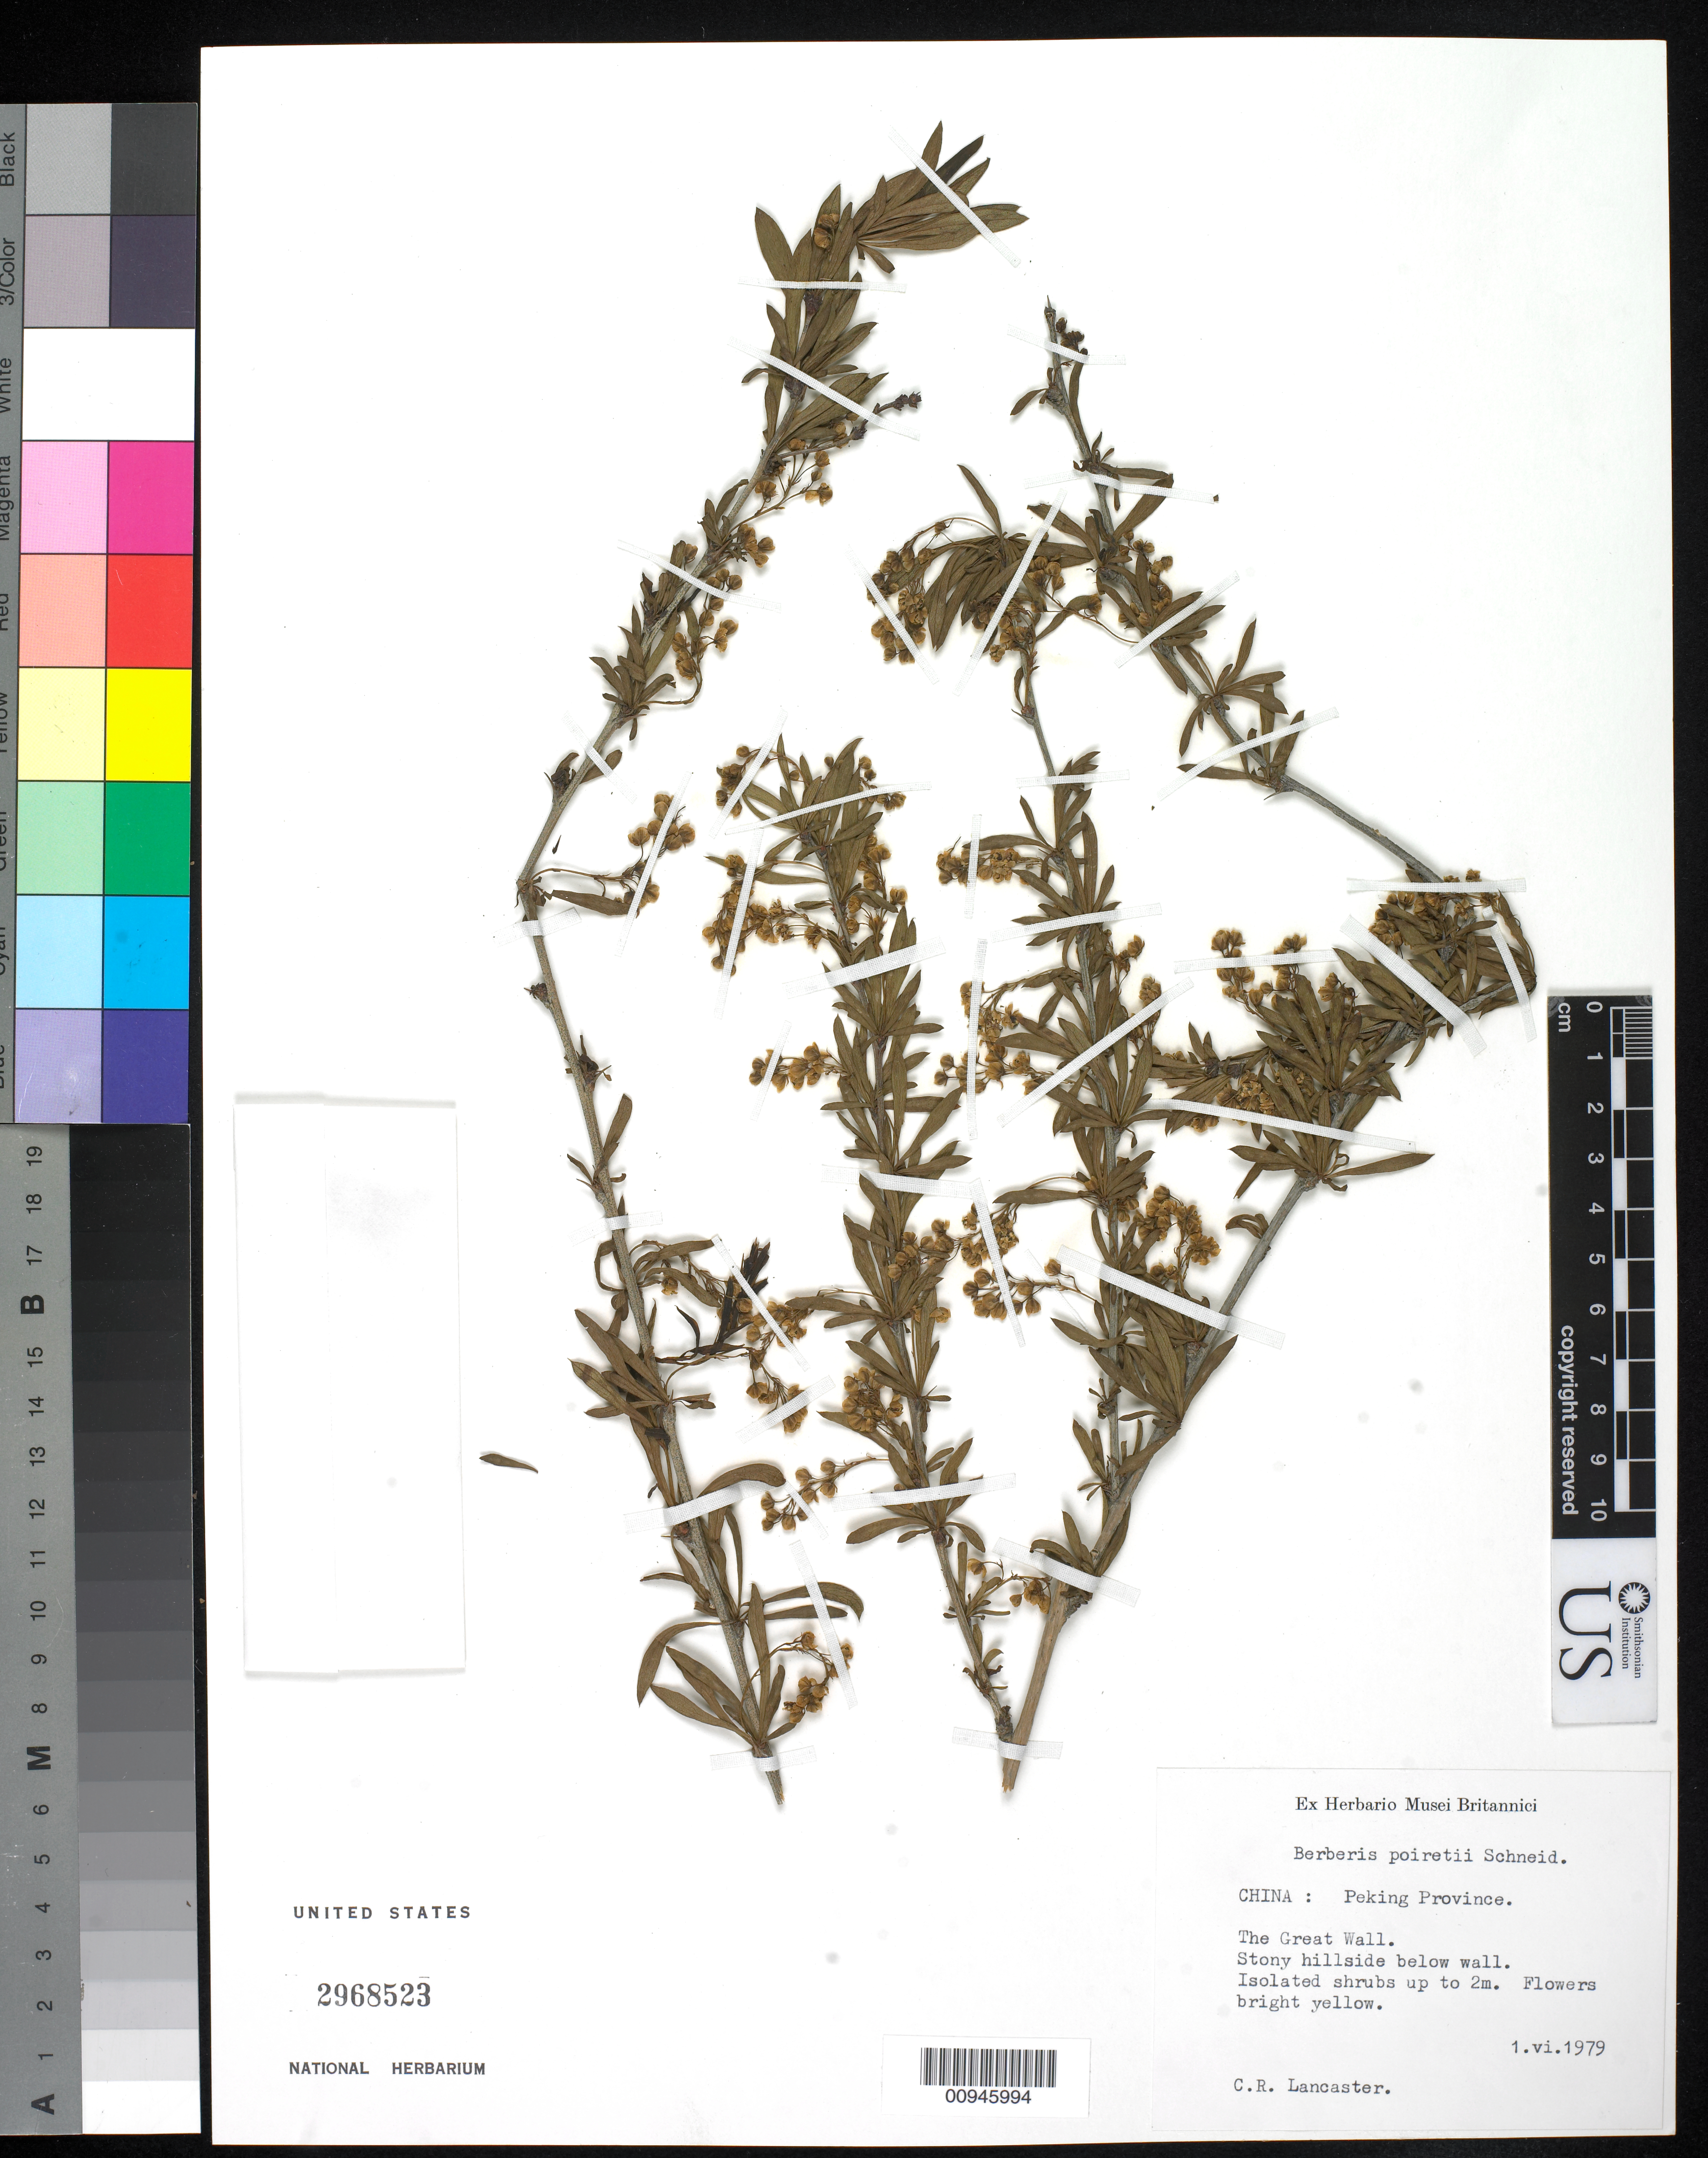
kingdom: Plantae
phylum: Tracheophyta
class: Magnoliopsida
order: Ranunculales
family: Berberidaceae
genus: Berberis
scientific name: Berberis poiretii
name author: C.K. Schneid.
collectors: C. Lancaster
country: China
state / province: Beijing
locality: The Great Wall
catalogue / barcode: US 2968523